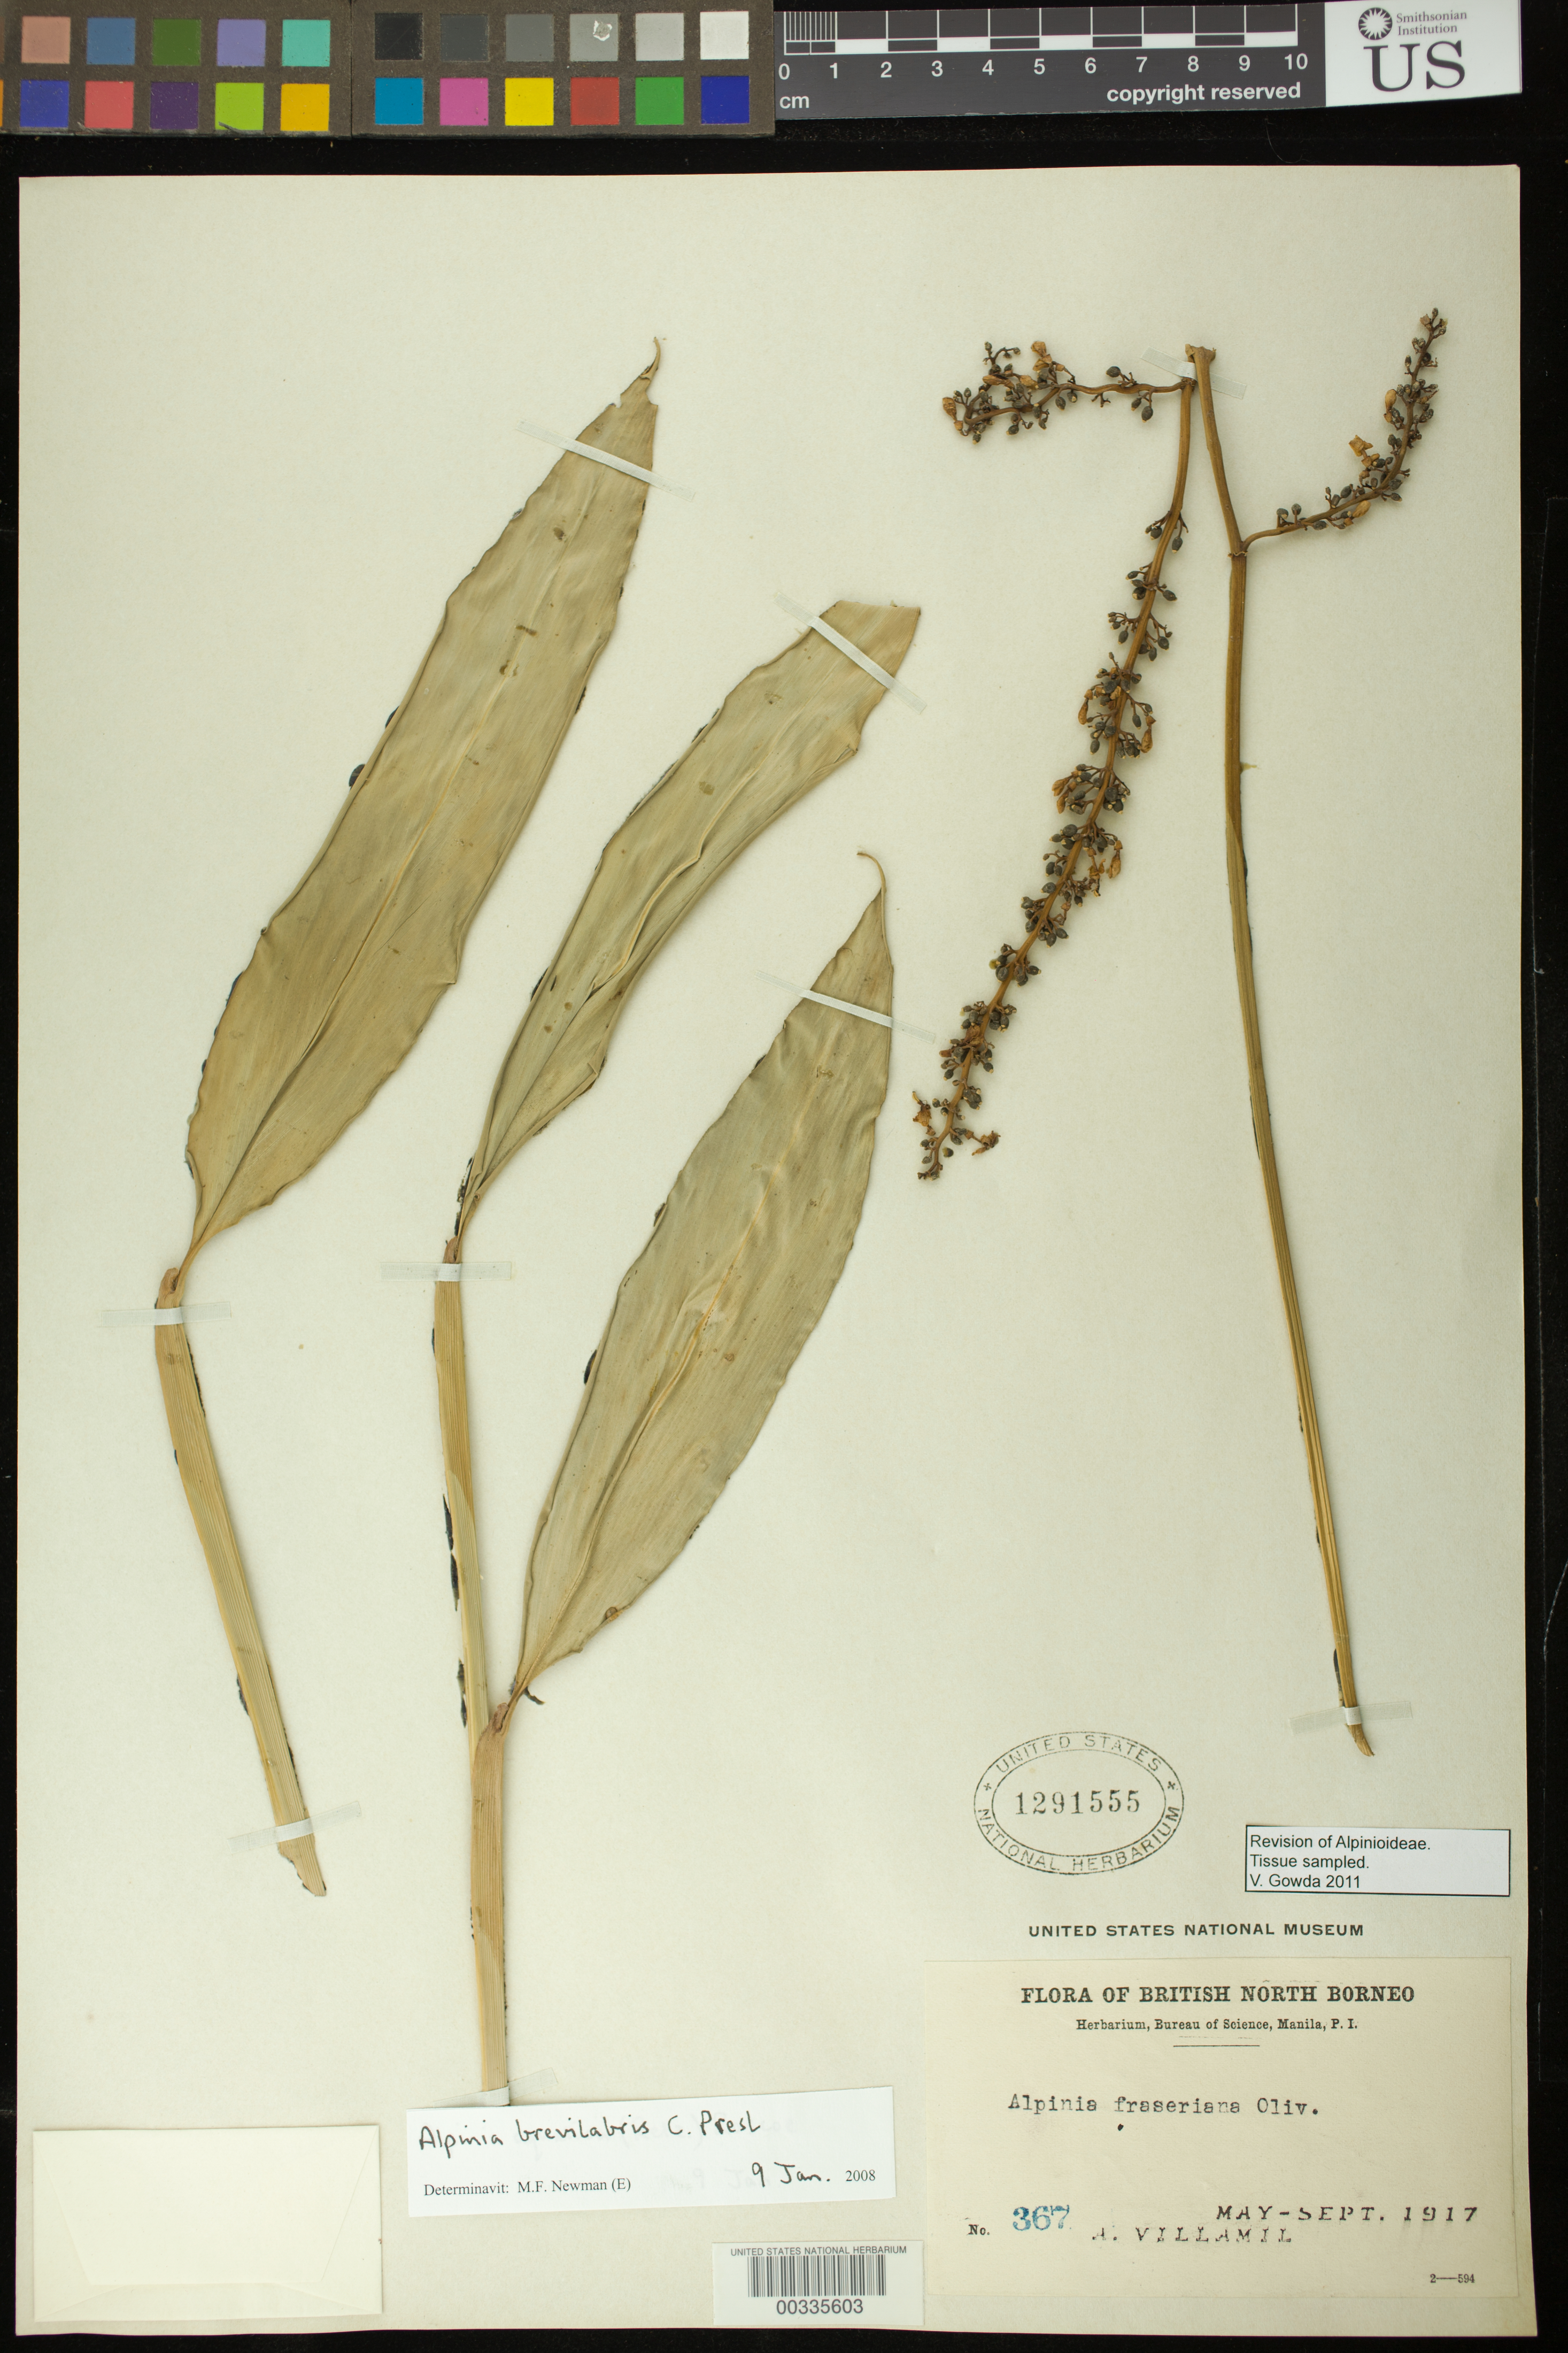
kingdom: Plantae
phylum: Tracheophyta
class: Liliopsida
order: Zingiberales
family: Zingiberaceae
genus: Alpinia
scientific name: Alpinia brevilabris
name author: C. Presl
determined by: Newman, M. F.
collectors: A. Villamil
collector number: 367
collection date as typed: May 1917 to -- Sep 1917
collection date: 1917-05/1917-09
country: Malaysia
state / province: Sabah / Sarawak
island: Borneo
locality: Flora of british north borneo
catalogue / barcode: US 1291555